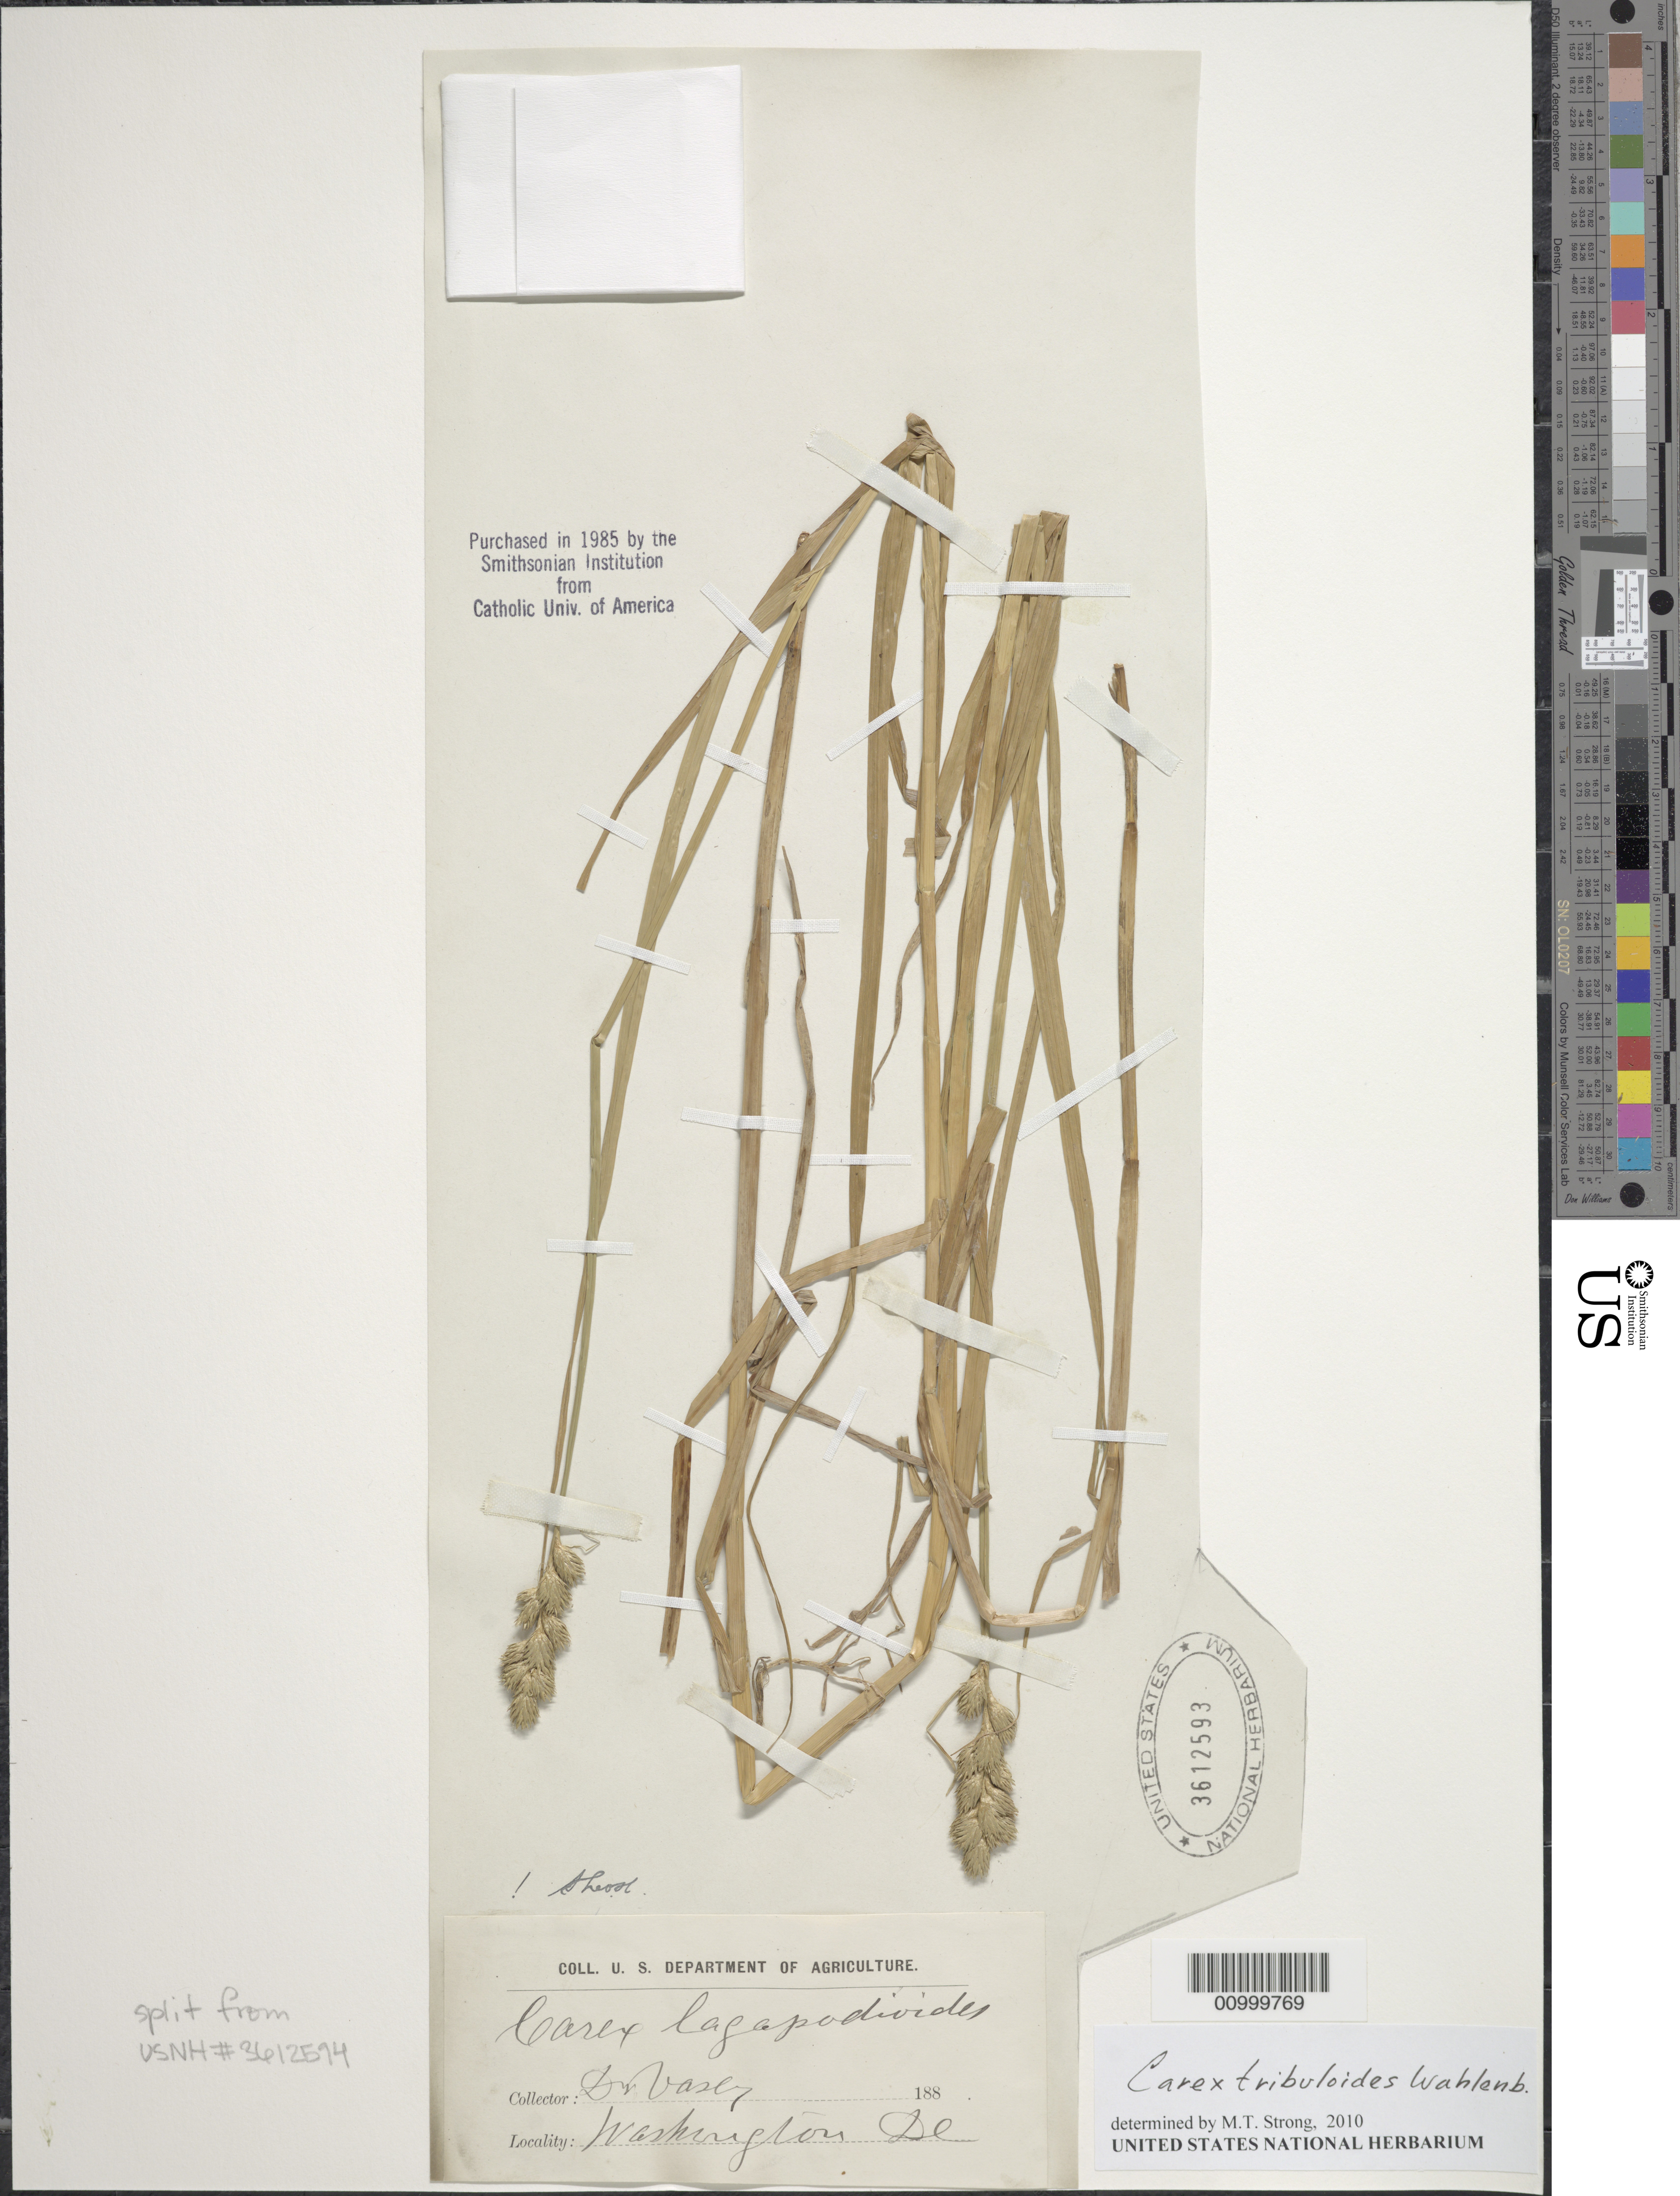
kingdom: Plantae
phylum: Tracheophyta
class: Liliopsida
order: Poales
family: Cyperaceae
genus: Carex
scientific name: Carex tribuloides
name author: Wahlenb.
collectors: G. Vasey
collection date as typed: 188-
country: United States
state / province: District of Columbia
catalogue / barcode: US 3612593